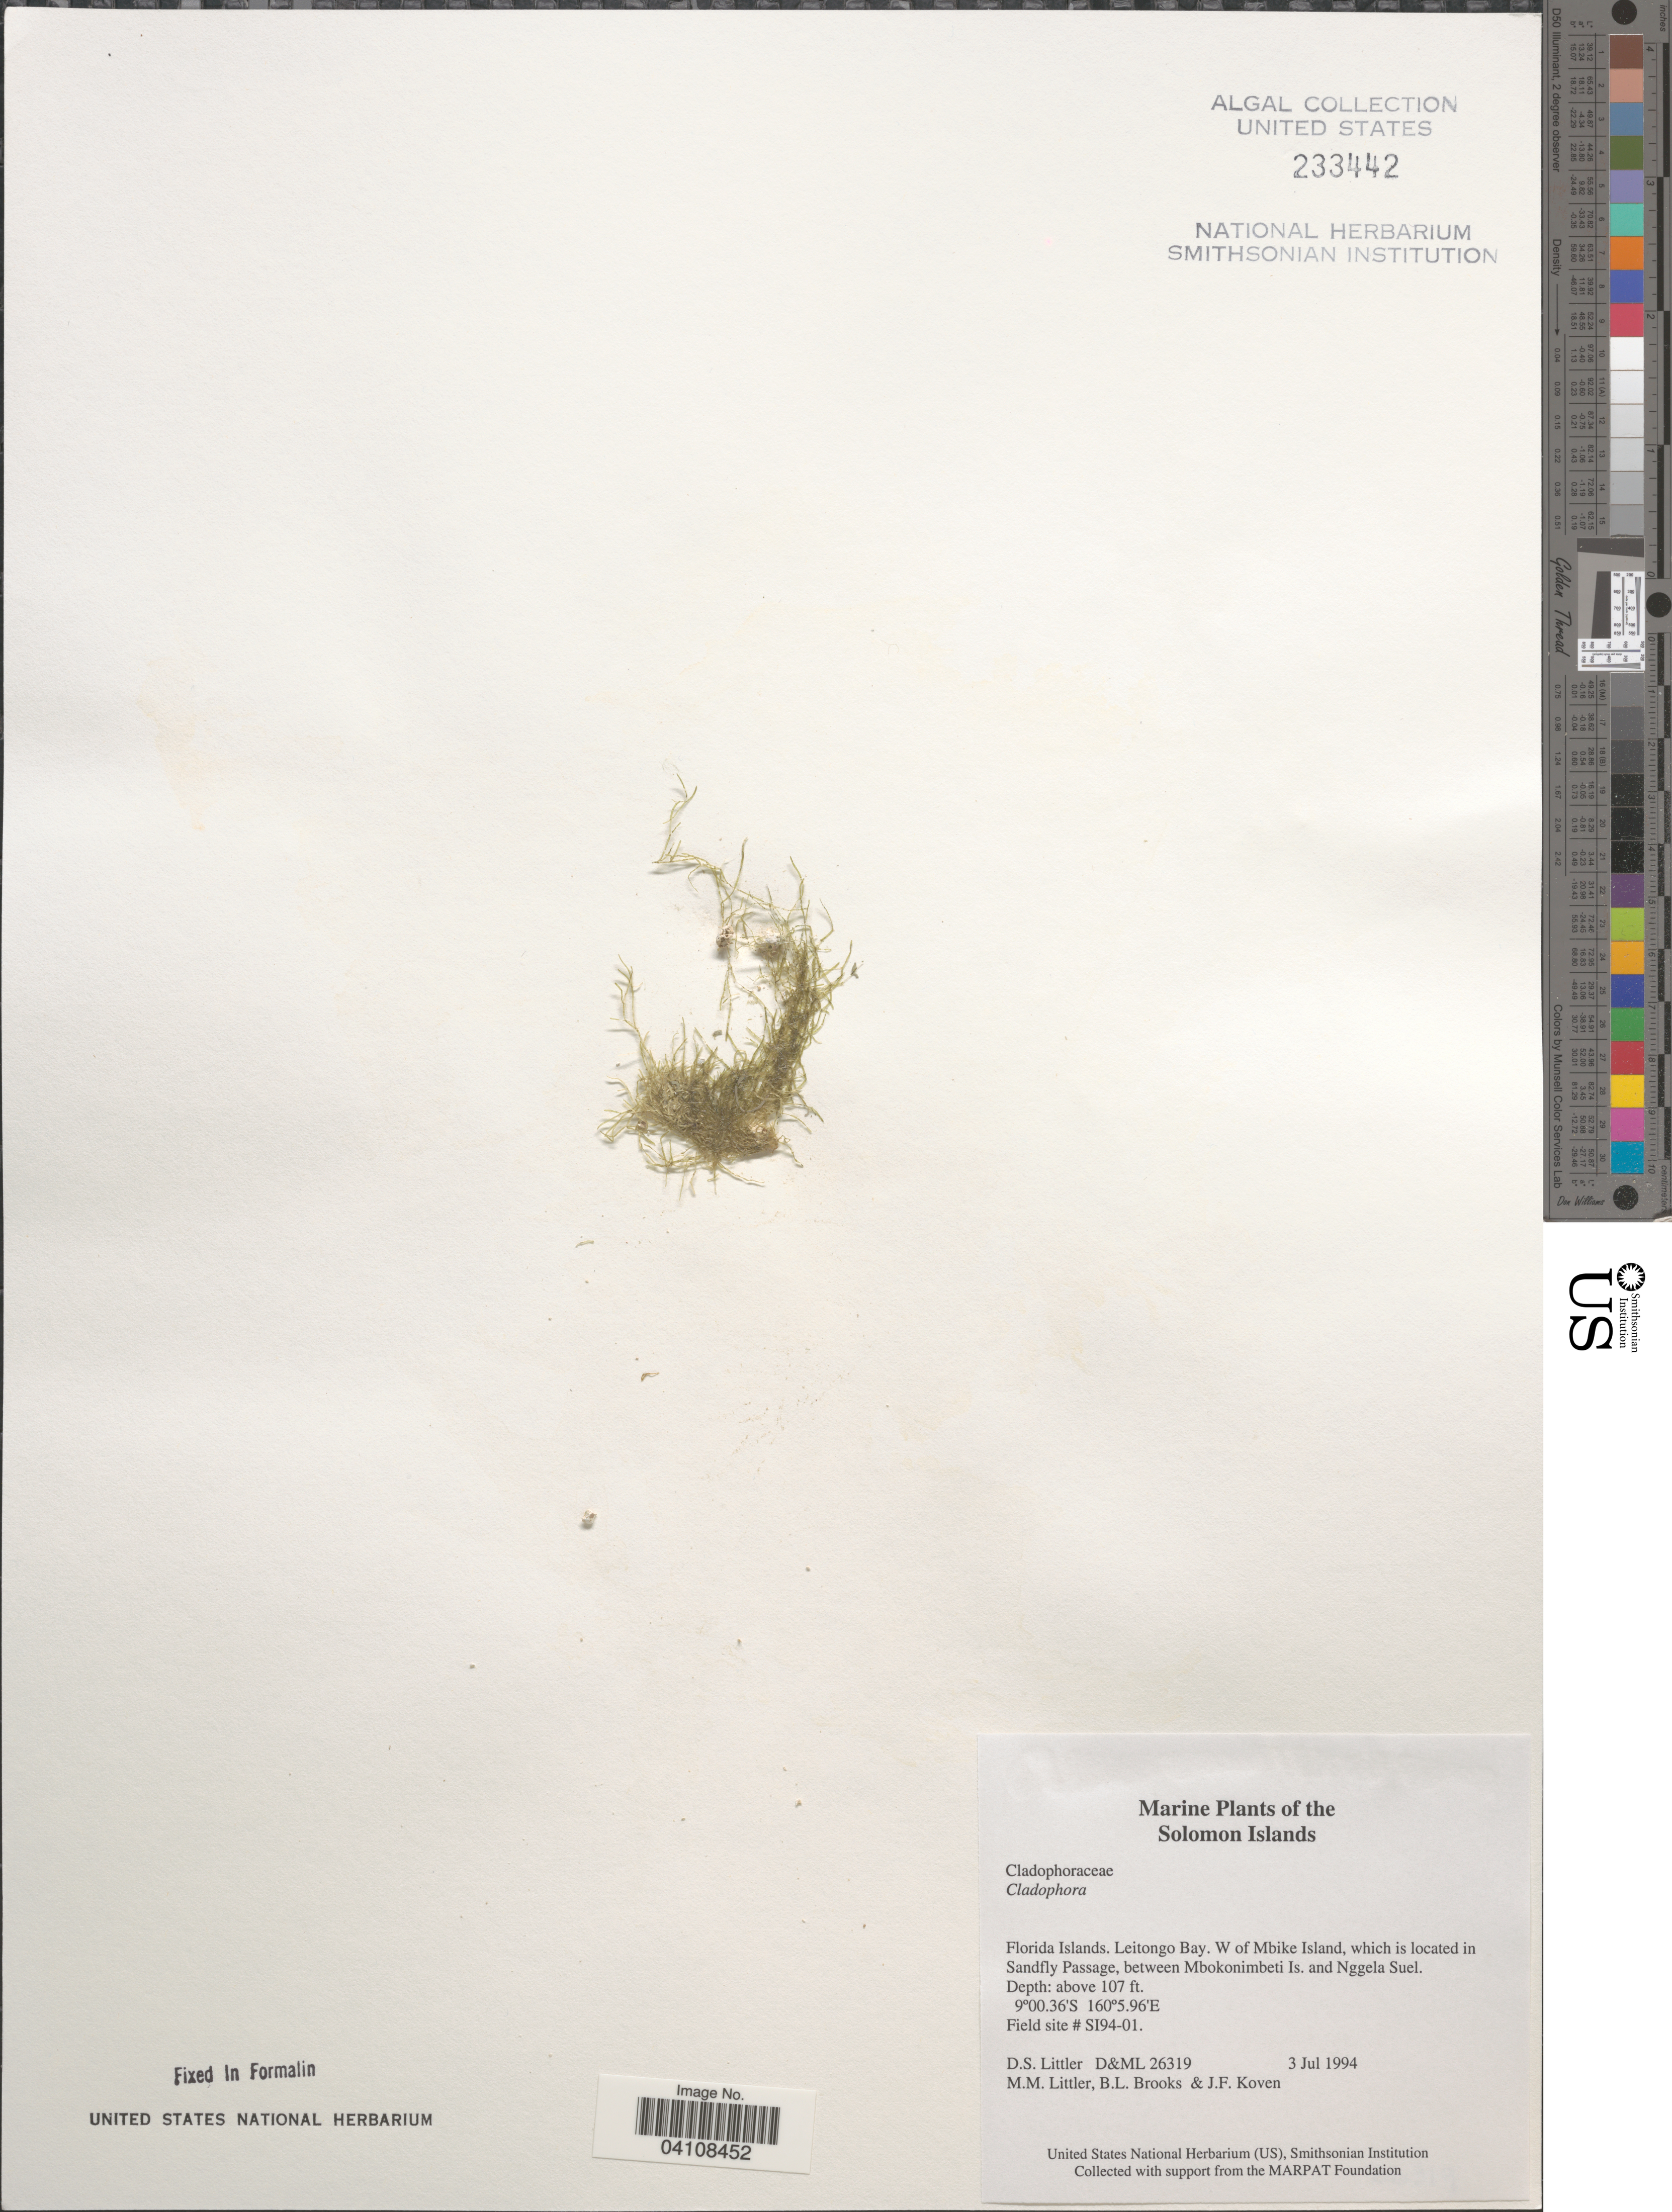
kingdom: Plantae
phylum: Chlorophyta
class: Ulvophyceae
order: Cladophorales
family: Cladophoraceae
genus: Cladophora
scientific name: Cladophora sp.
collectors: D. S. Littler, B. Brooks & J. Koven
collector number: D&ML26319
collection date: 1994-07-03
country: Solomon Islands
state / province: Solomon Islands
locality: Florida Islands. Leitongo Bay. W of Mbike Island, which is located in Sandfly Passage, between Mbokonimbeti Is. and Nggela Suel. Field site # SI94-01.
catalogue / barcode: US 233442